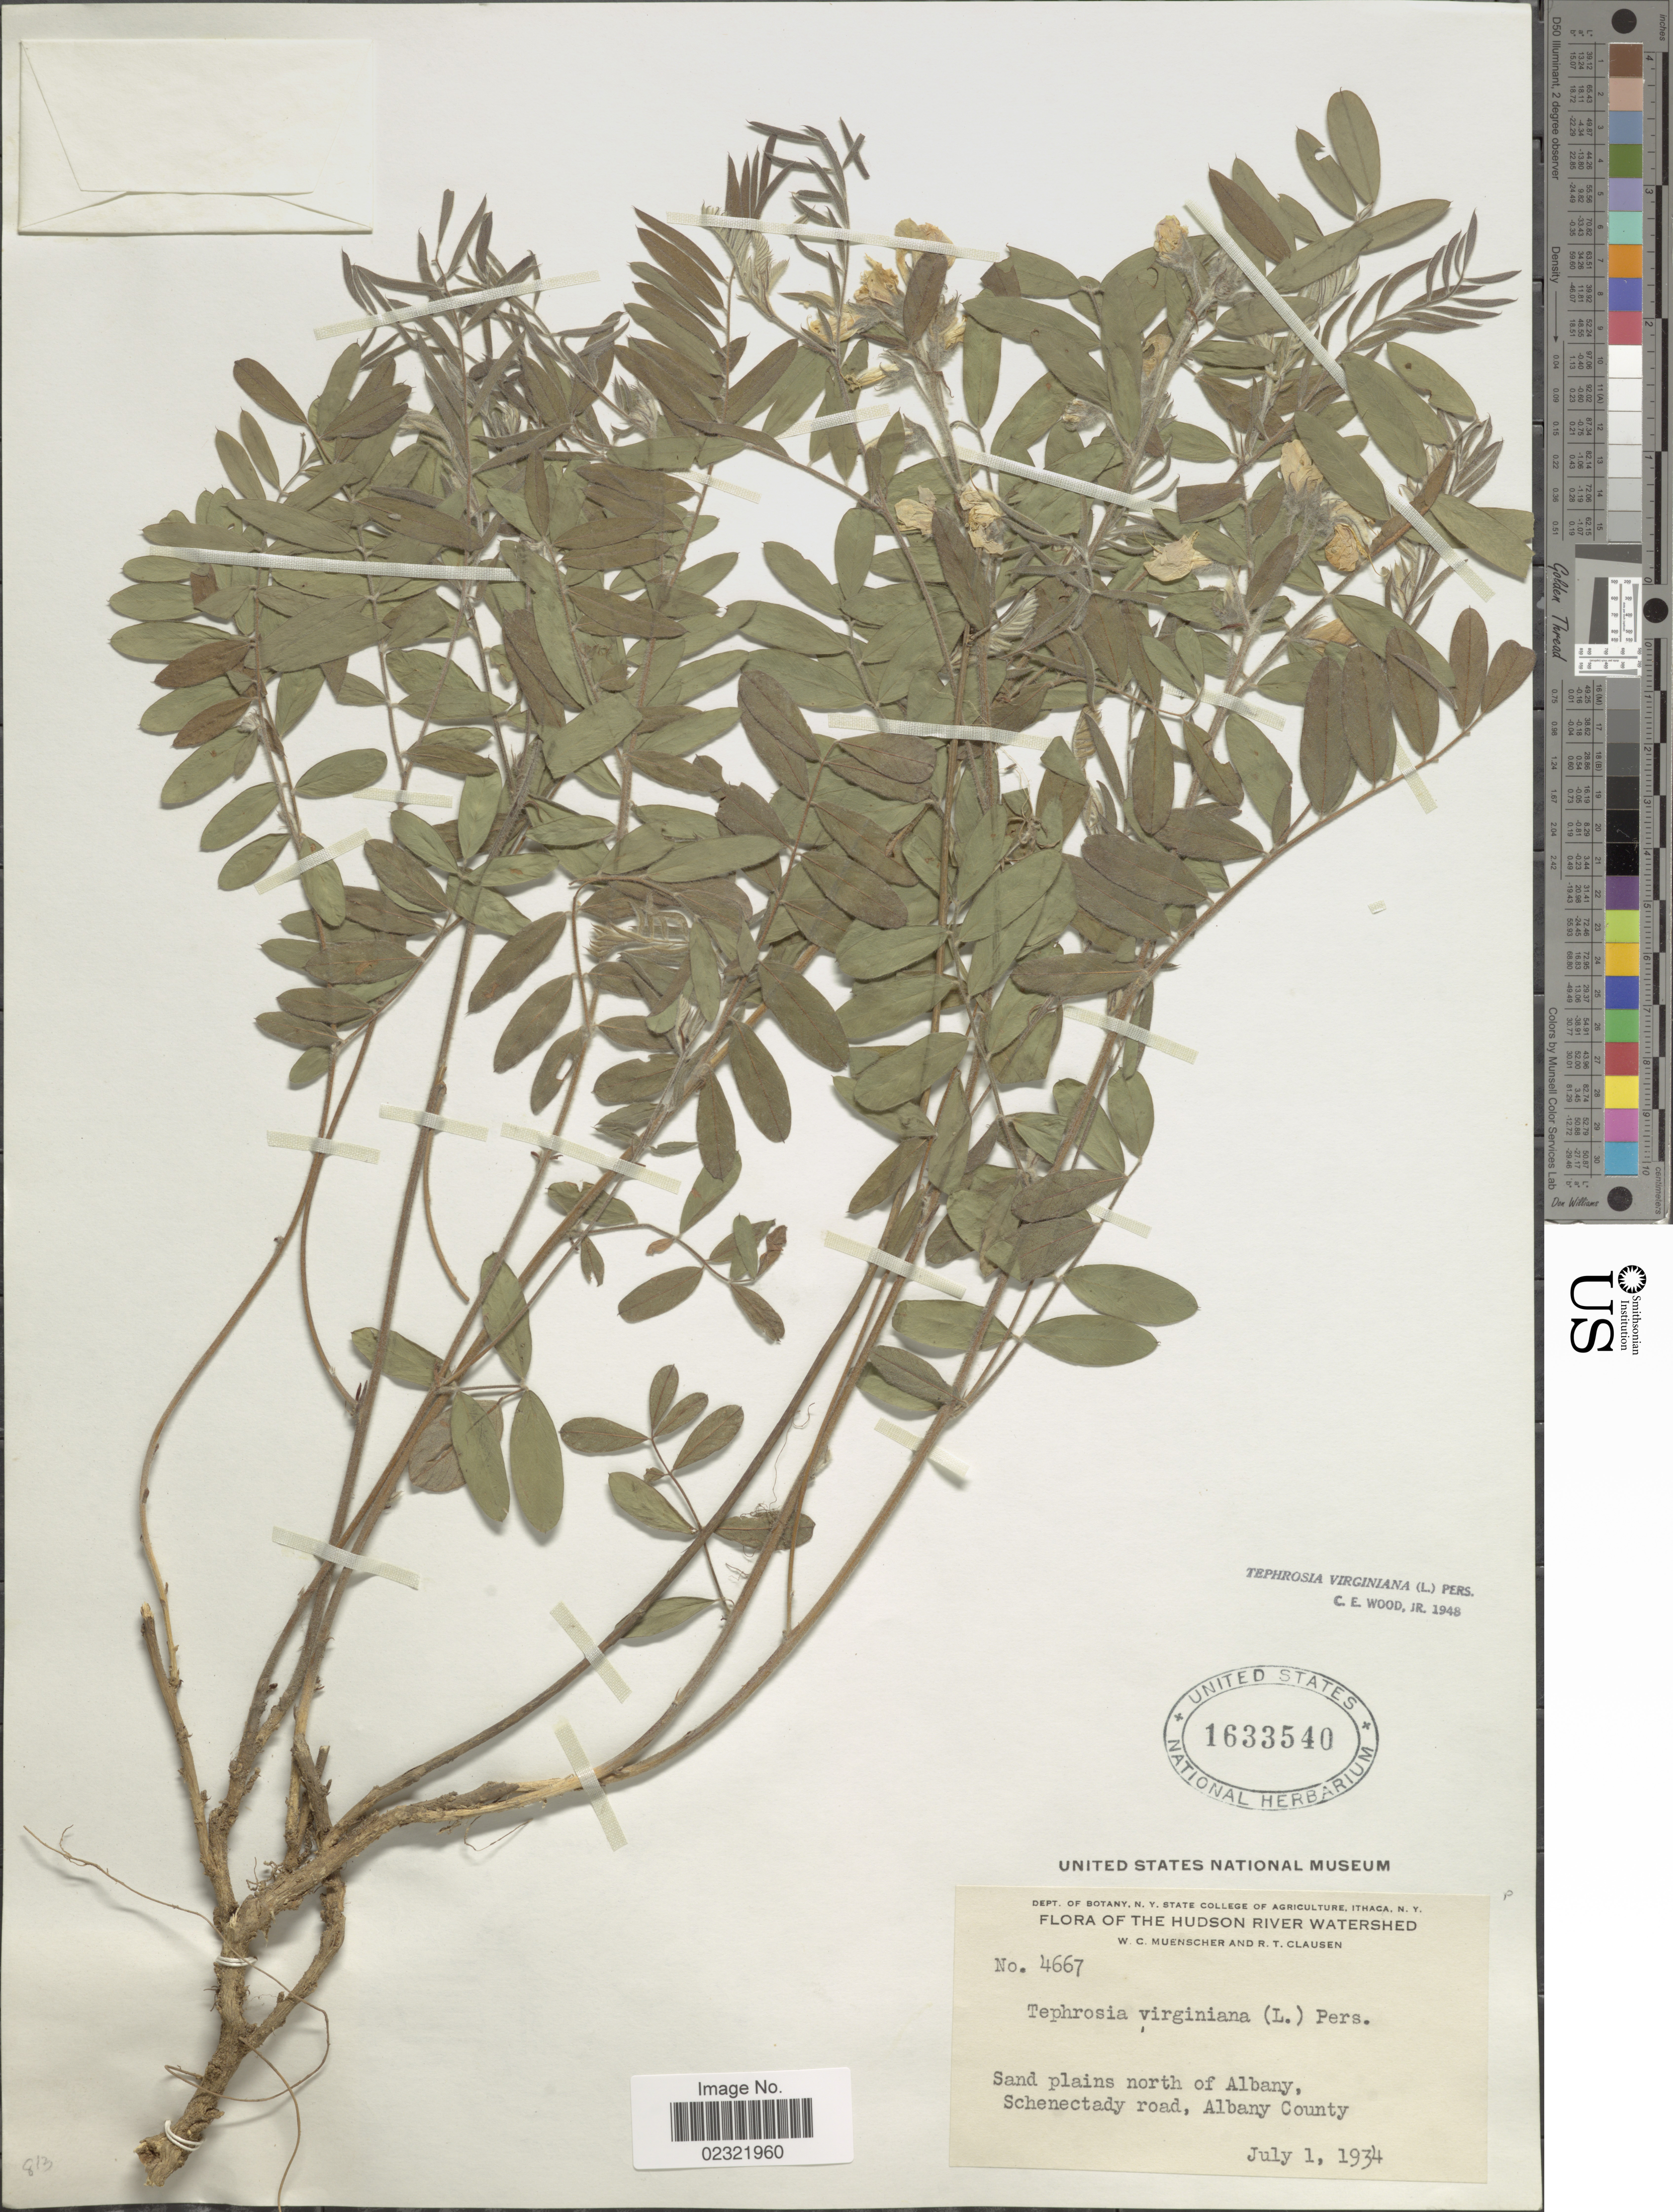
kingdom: Plantae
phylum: Tracheophyta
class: Magnoliopsida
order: Fabales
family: Fabaceae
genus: Tephrosia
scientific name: Tephrosia virginiana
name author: (L.) Pers.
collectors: W. Muenscher & R. T. Clausen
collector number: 4667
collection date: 1934-07-01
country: United States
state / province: New York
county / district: Albany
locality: The Hudson River Watershed, Sand plains north of Albany, Schenectady road, Albany County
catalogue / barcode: US 1633540